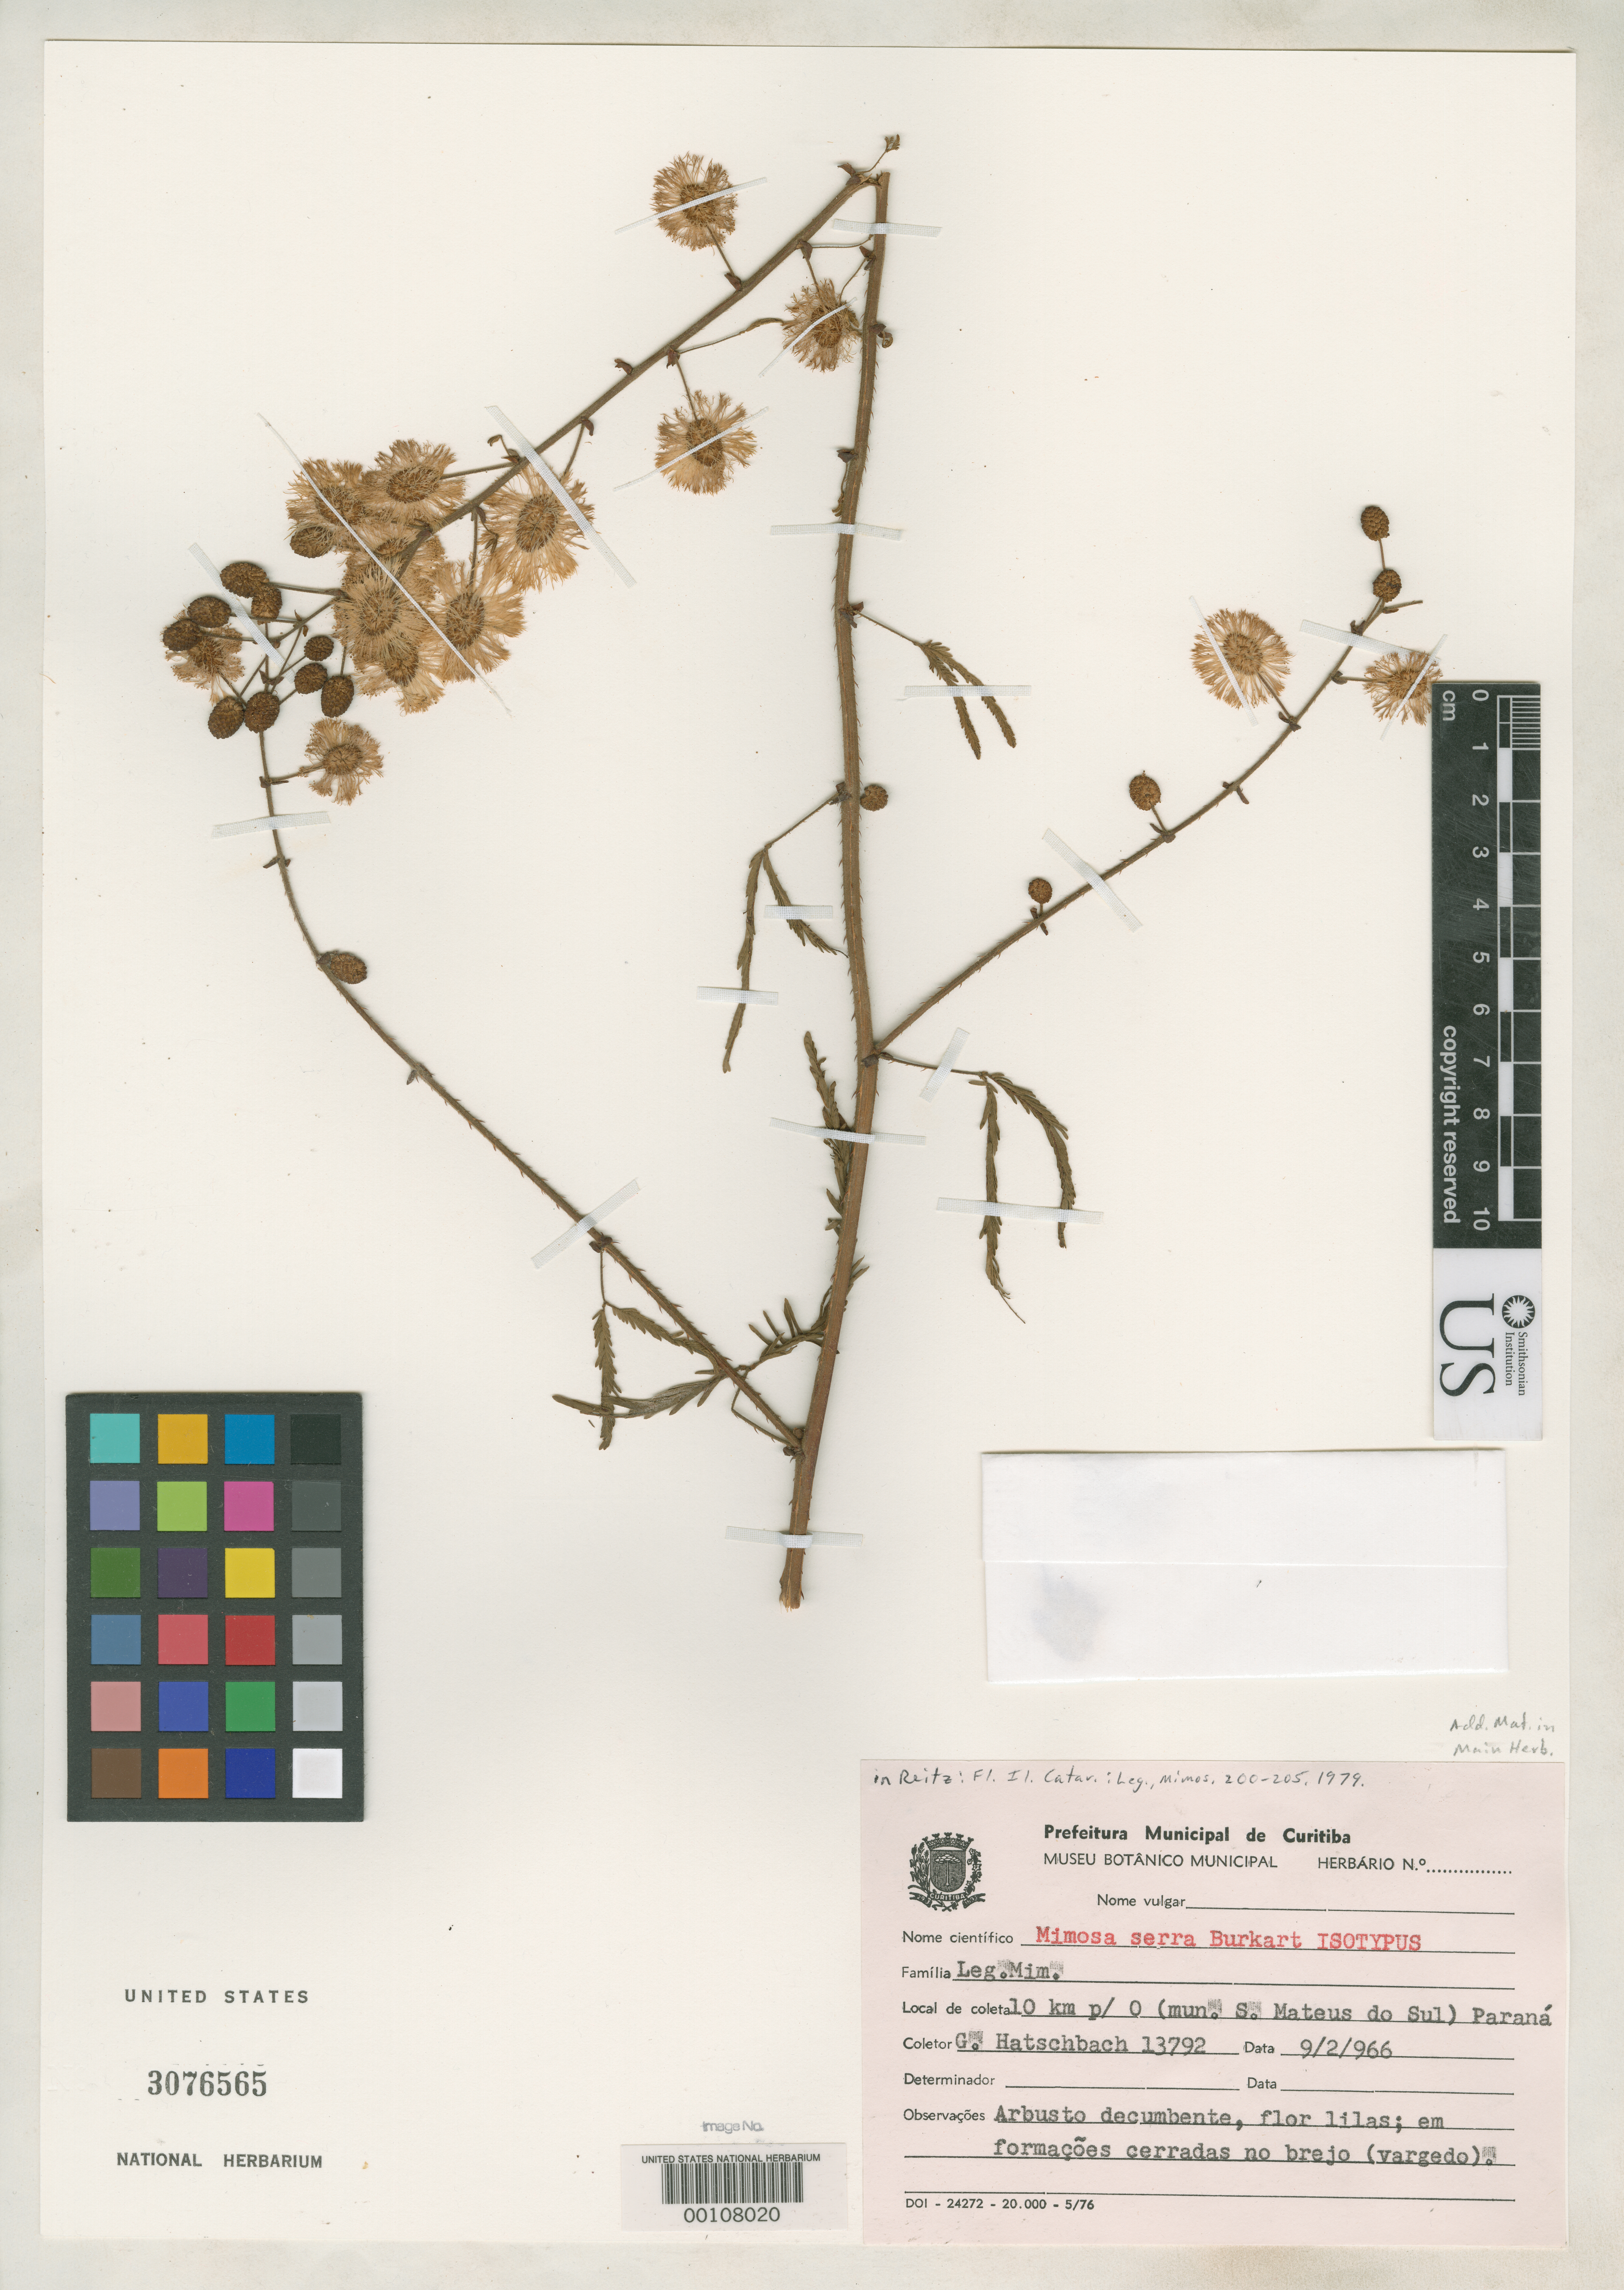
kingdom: Plantae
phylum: Tracheophyta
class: Magnoliopsida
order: Fabales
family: Fabaceae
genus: Mimosa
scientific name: Mimosa serra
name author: Burkart in Reitz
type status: Isotype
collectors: G. Hatschbach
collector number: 13792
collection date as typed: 09 Feb 1966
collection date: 1966-02-09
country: Brazil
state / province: Paraná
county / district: S. Mateus do Sul.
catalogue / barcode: US 3076565